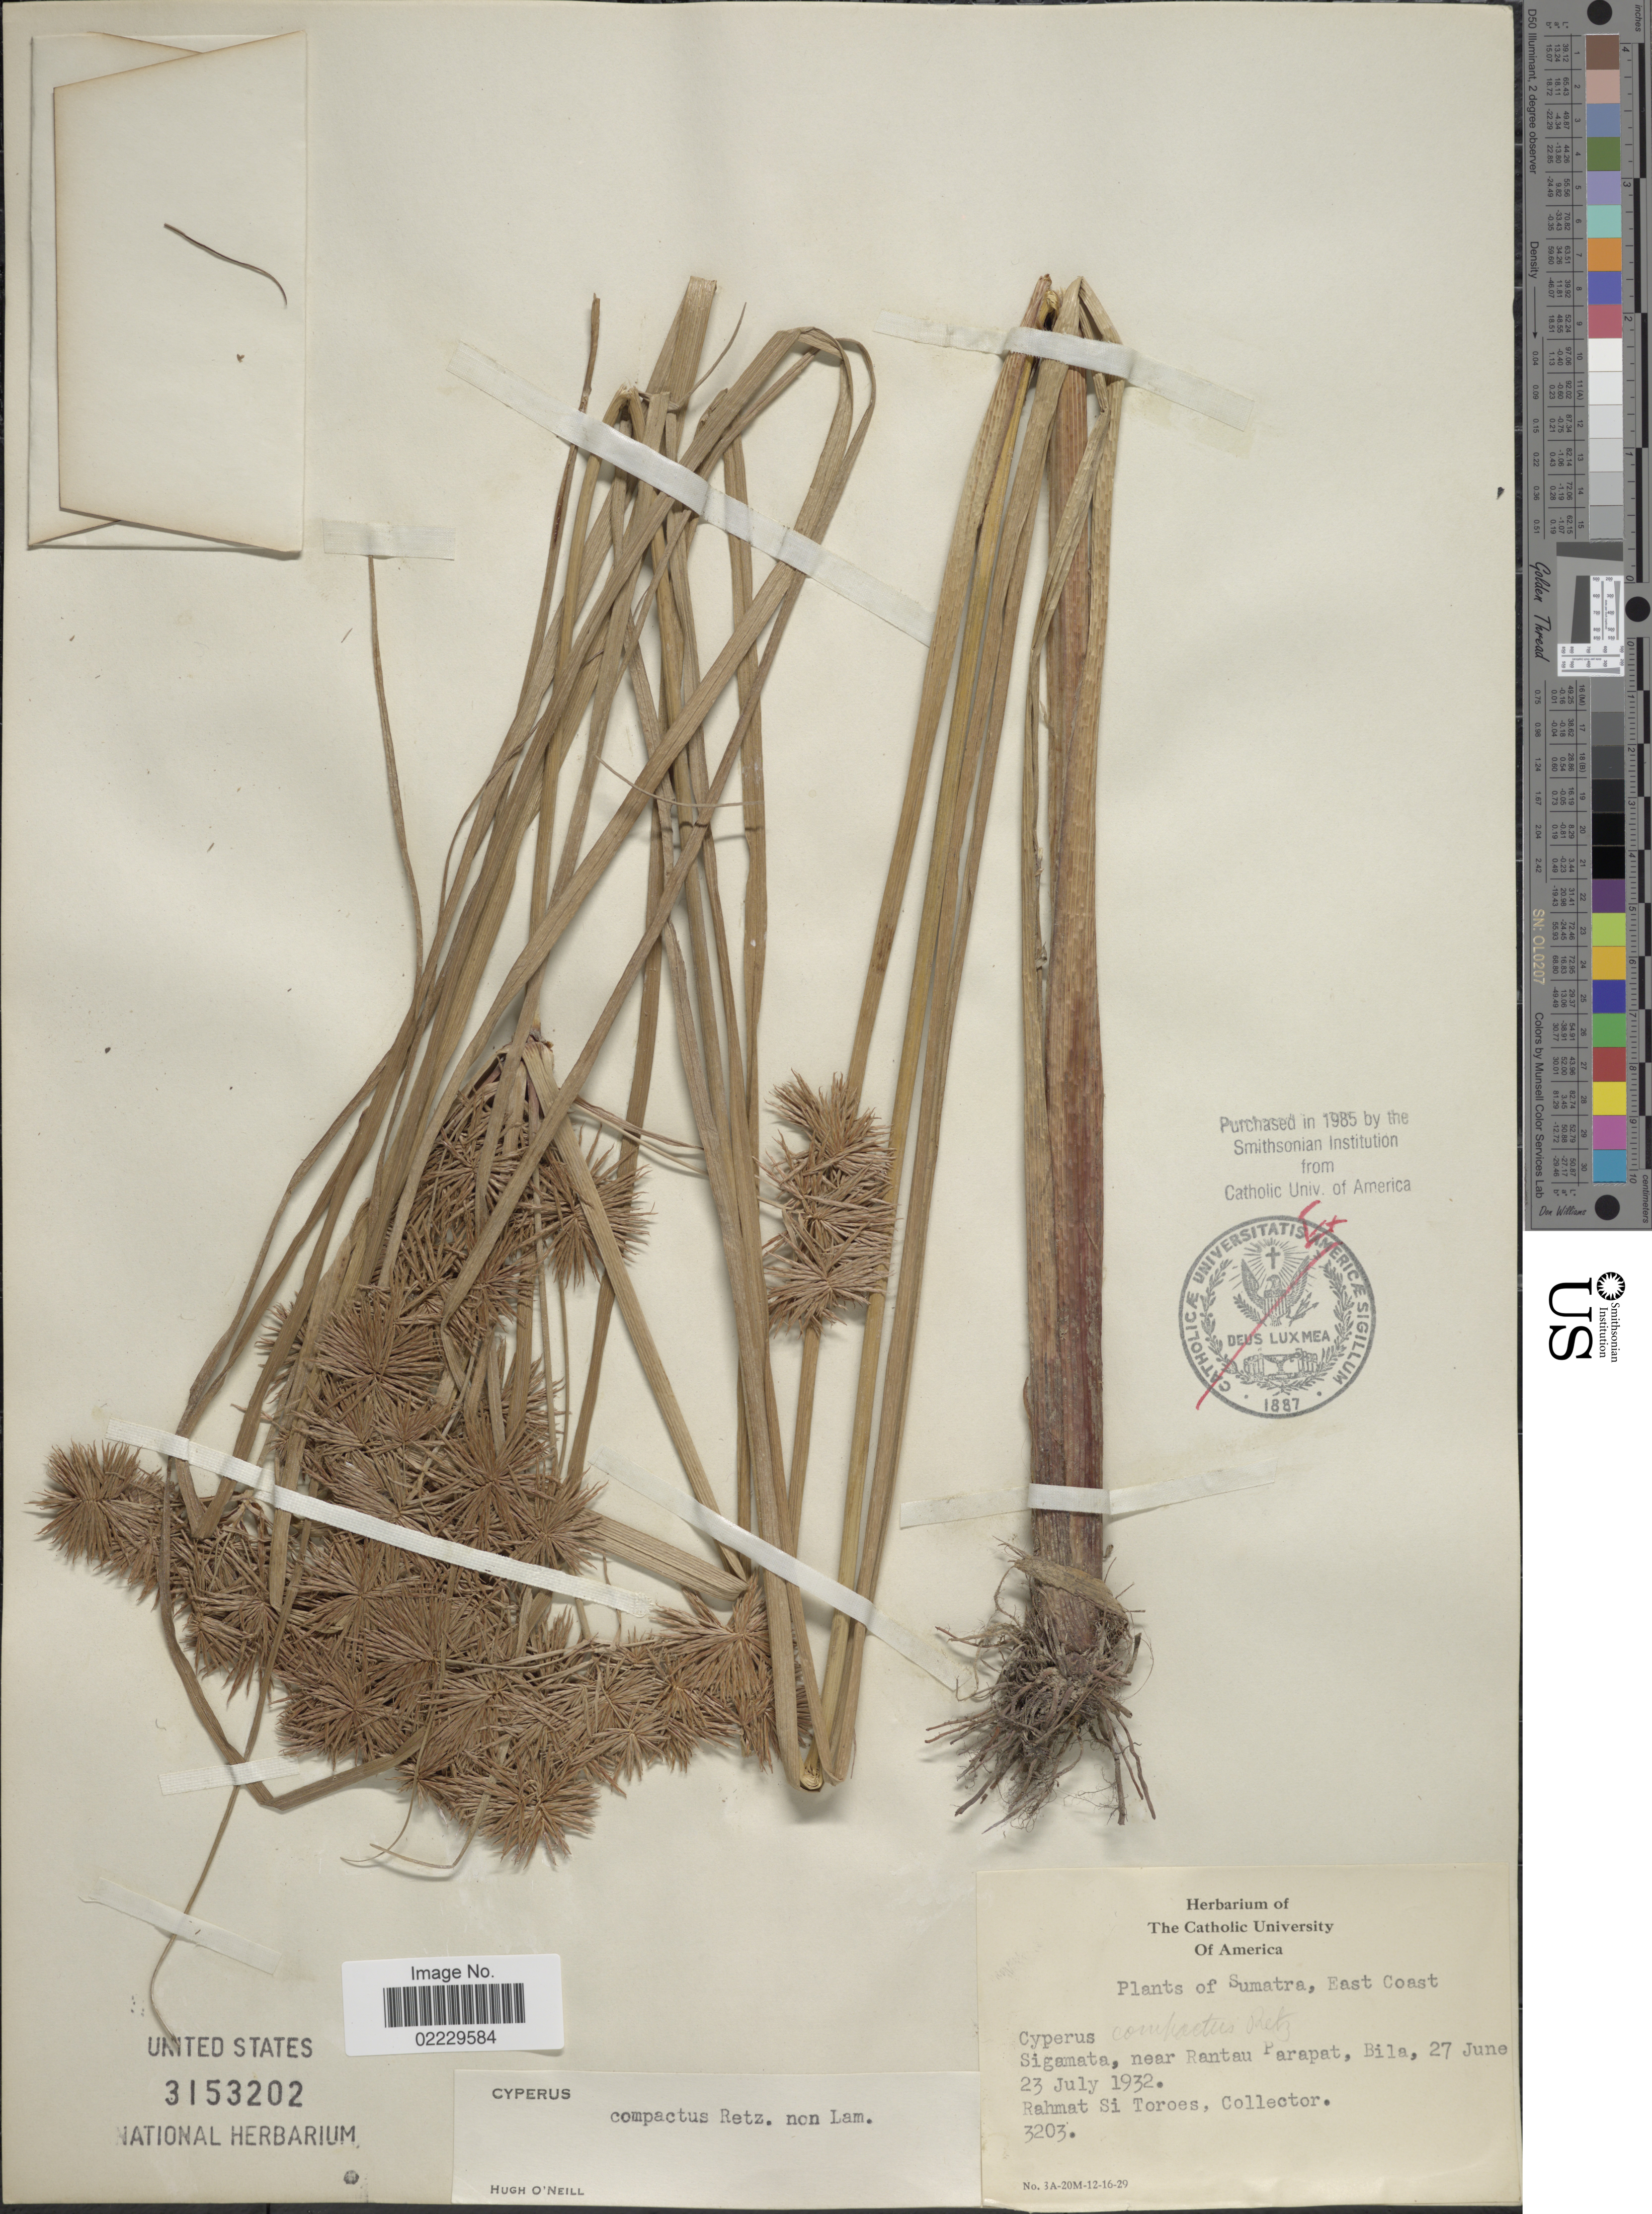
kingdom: Plantae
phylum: Tracheophyta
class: Liliopsida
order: Poales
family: Cyperaceae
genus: Cyperus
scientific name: Cyperus compactus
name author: Retz.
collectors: Rahmat Si Boeea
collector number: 3203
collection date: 1932-06-27/1932-07-23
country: Indonesia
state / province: Sumatra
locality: East Coast, Sigmata, near Rantau Parapat, Bila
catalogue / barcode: US 3153202